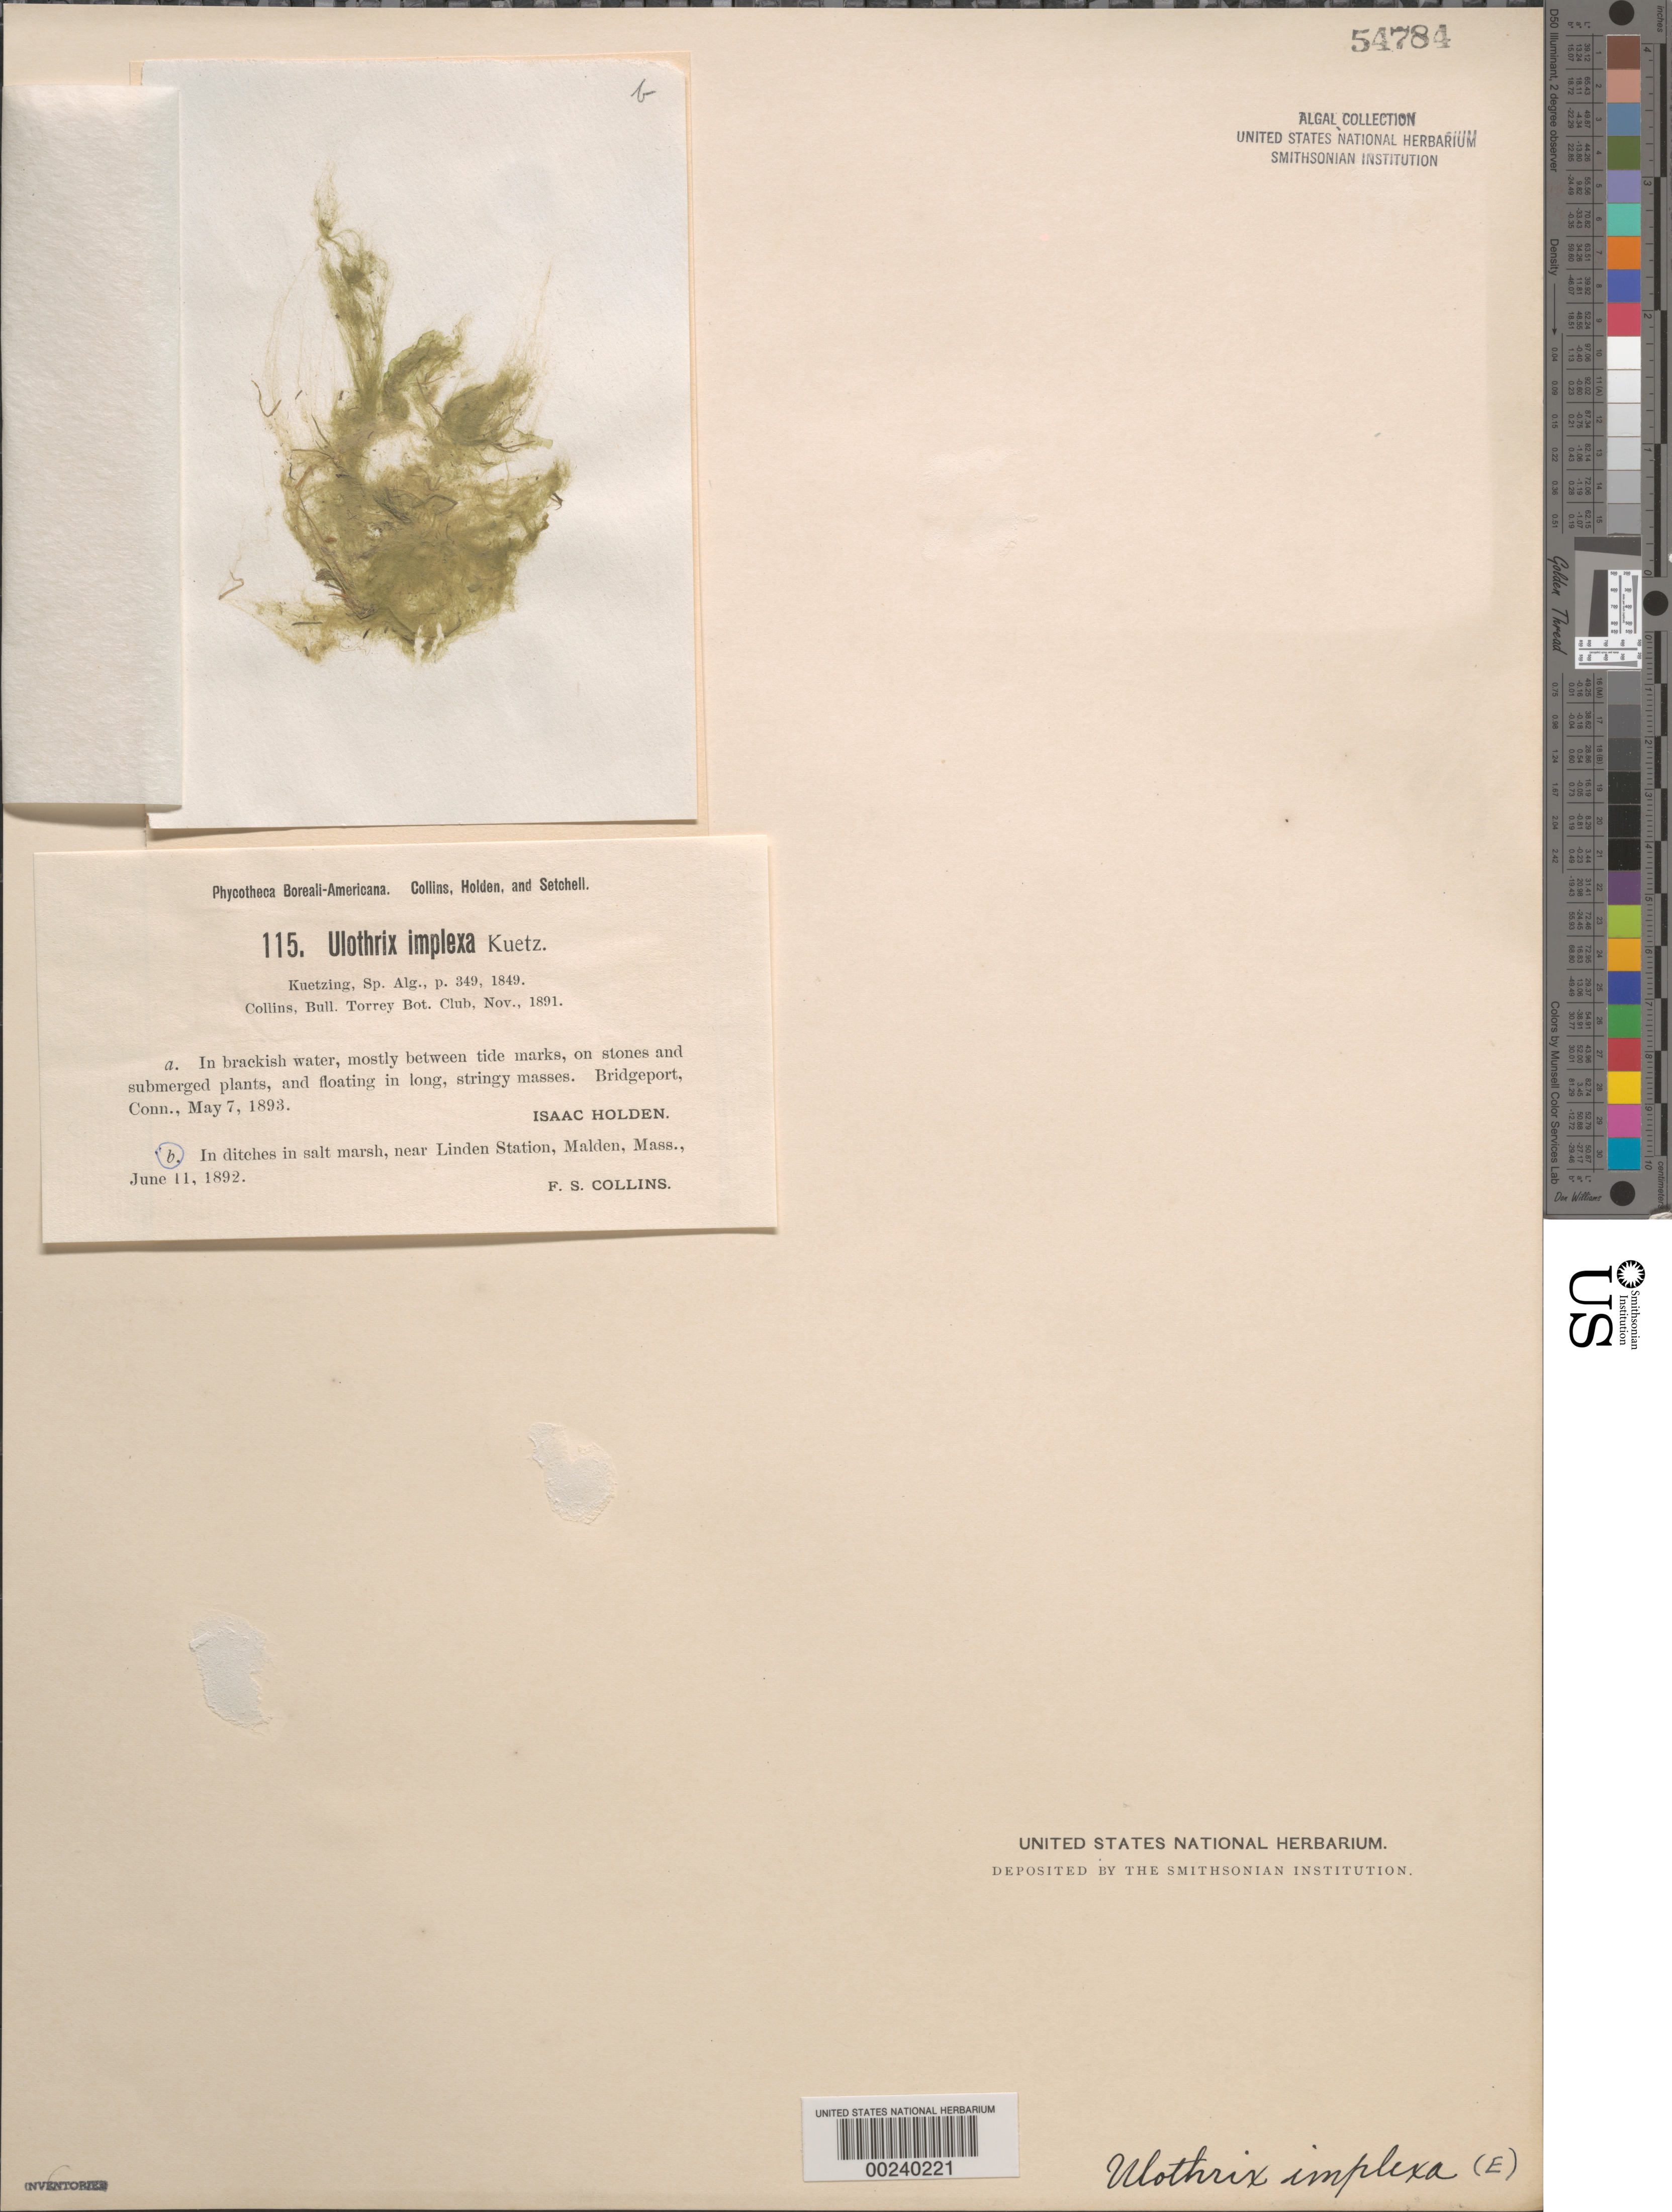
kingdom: Plantae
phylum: Chlorophyta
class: Ulvophyceae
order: Ulotrichales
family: Ulotrichaceae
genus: Ulothrix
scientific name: Ulothrix implexa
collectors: F. Collins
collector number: PB-A 115b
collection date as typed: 11 Jun 1892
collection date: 1892-06-11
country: United States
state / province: Massachusetts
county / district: Middlesex County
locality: Malden, near Linden Station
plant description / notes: Collins, Holden & Setchell, Phycotheca Boreali-Americana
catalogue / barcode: US 54784